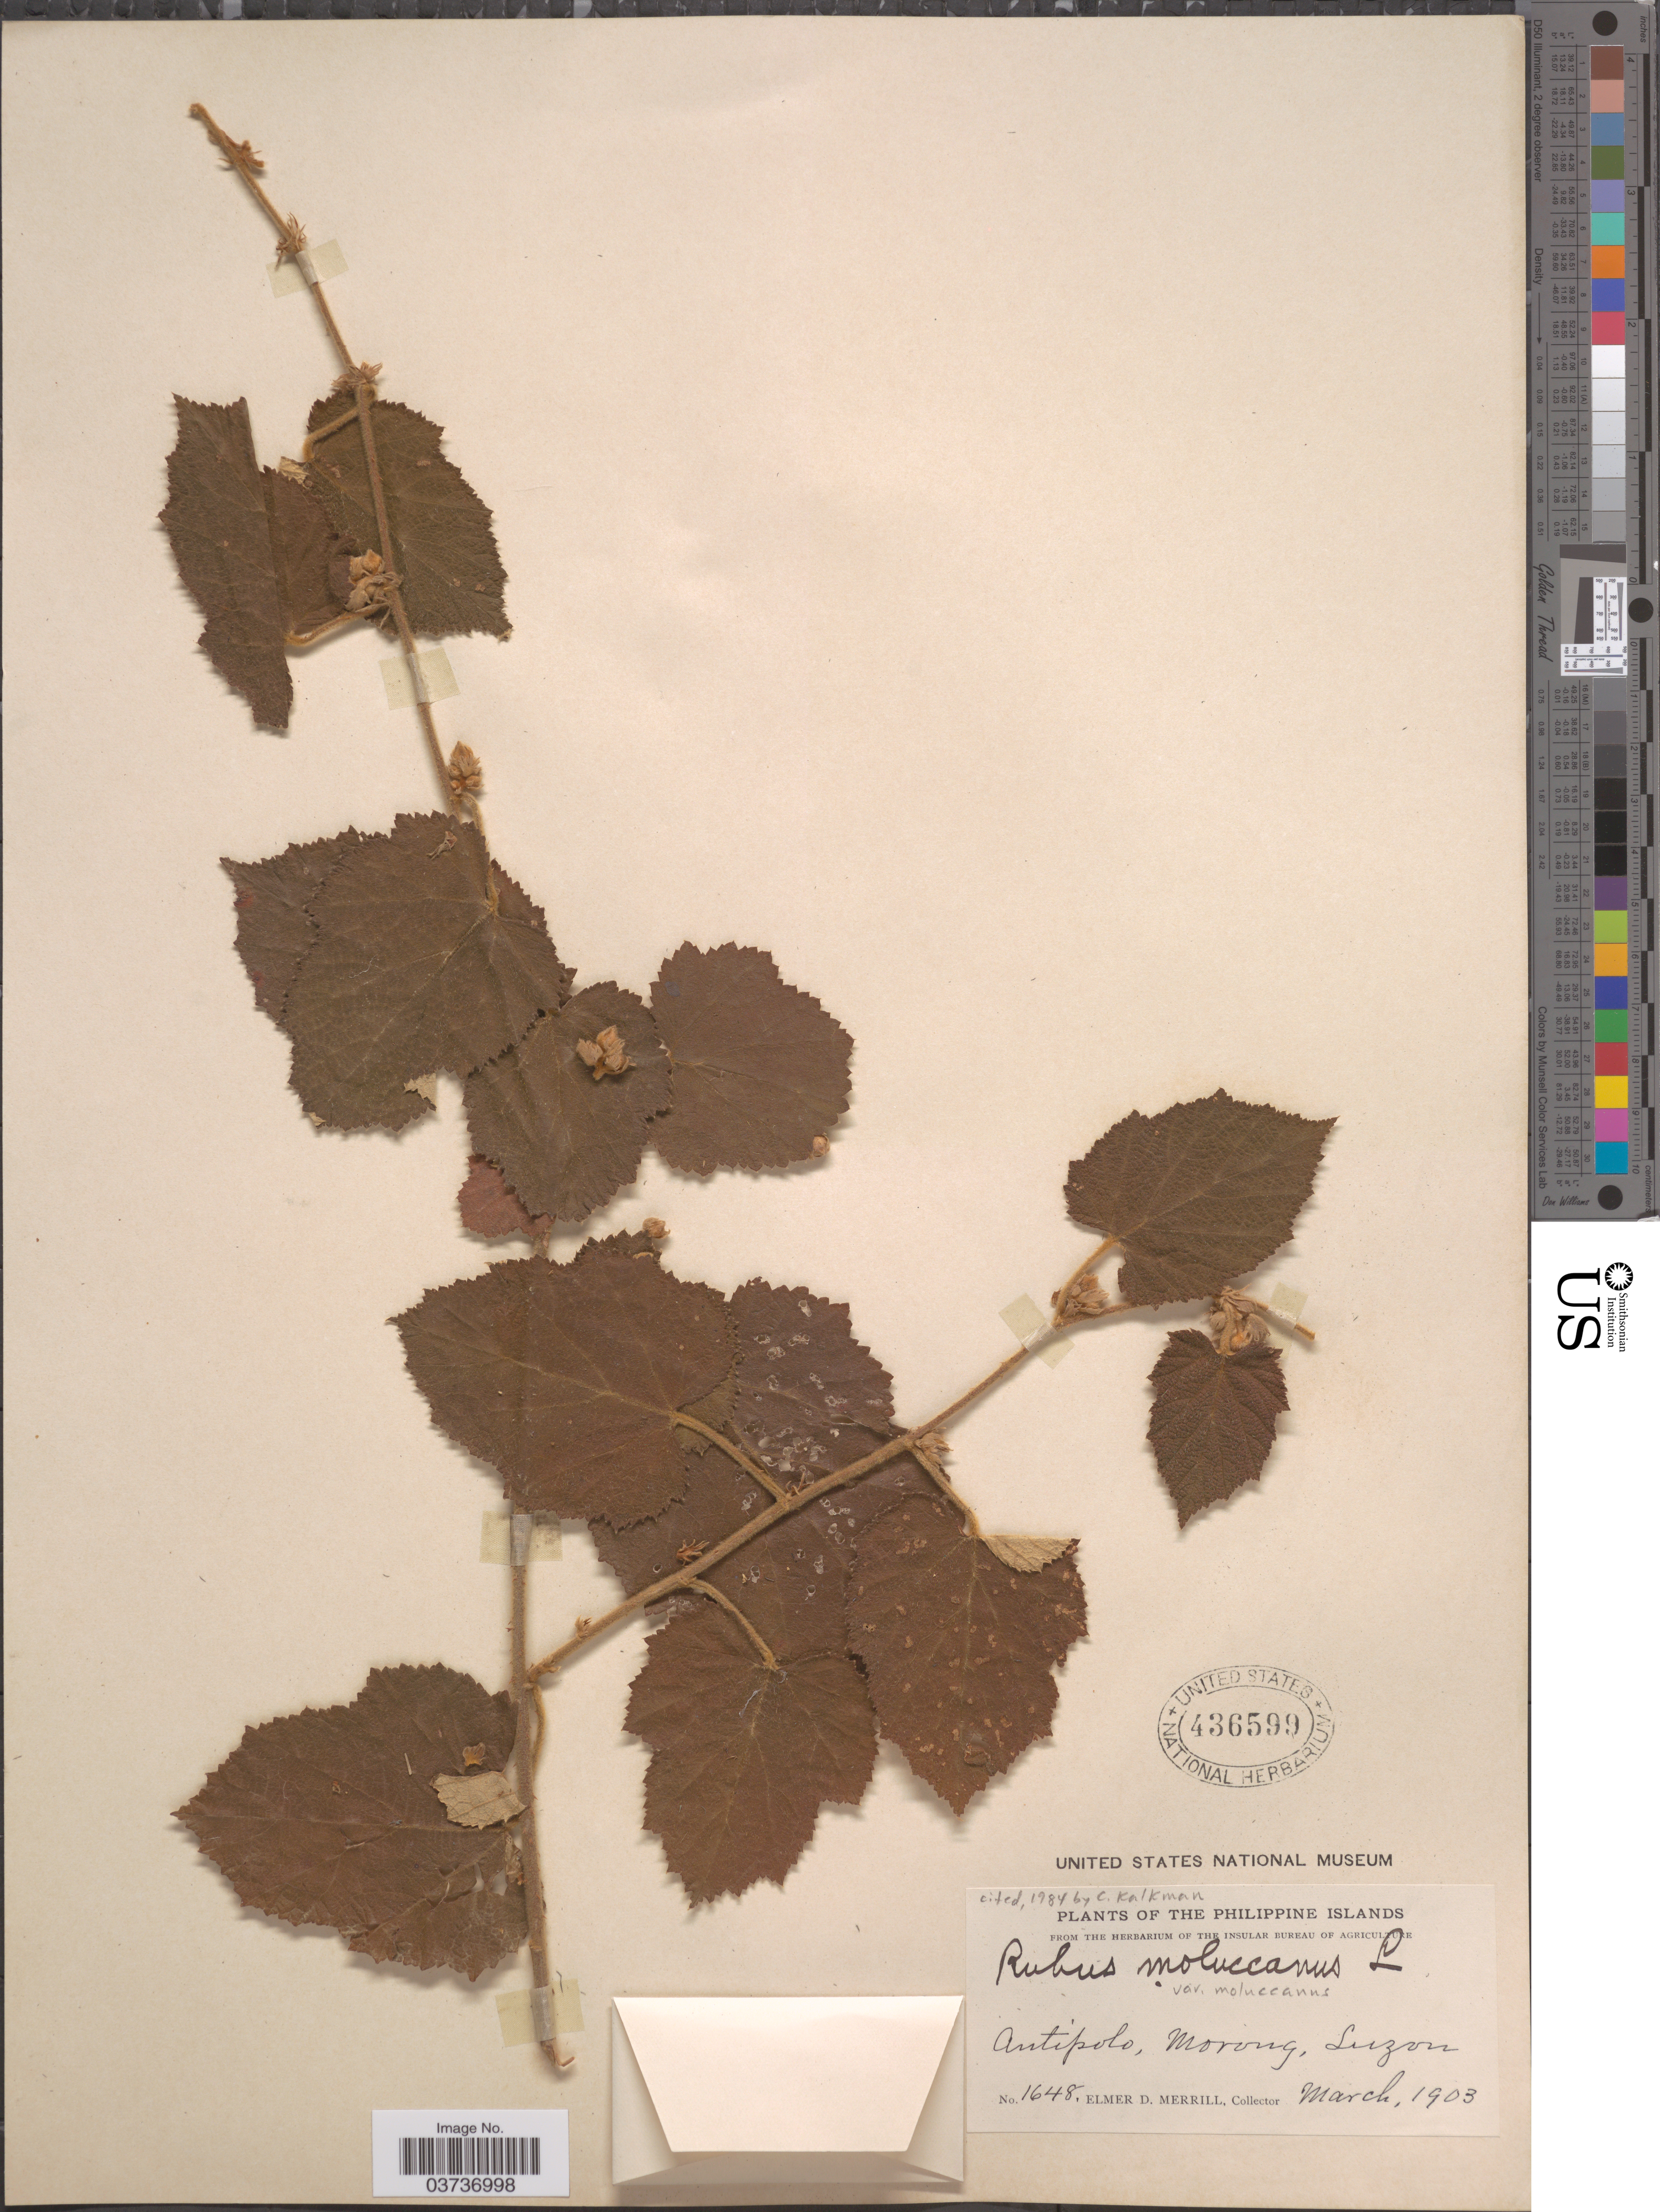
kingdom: Plantae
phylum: Tracheophyta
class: Magnoliopsida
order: Rosales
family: Rosaceae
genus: Rubus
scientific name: Rubus moluccanus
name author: L.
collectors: E. D. Merrill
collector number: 1648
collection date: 1903-03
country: Philippines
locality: Antipolo, Morong, Luzon.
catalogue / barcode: US 436599